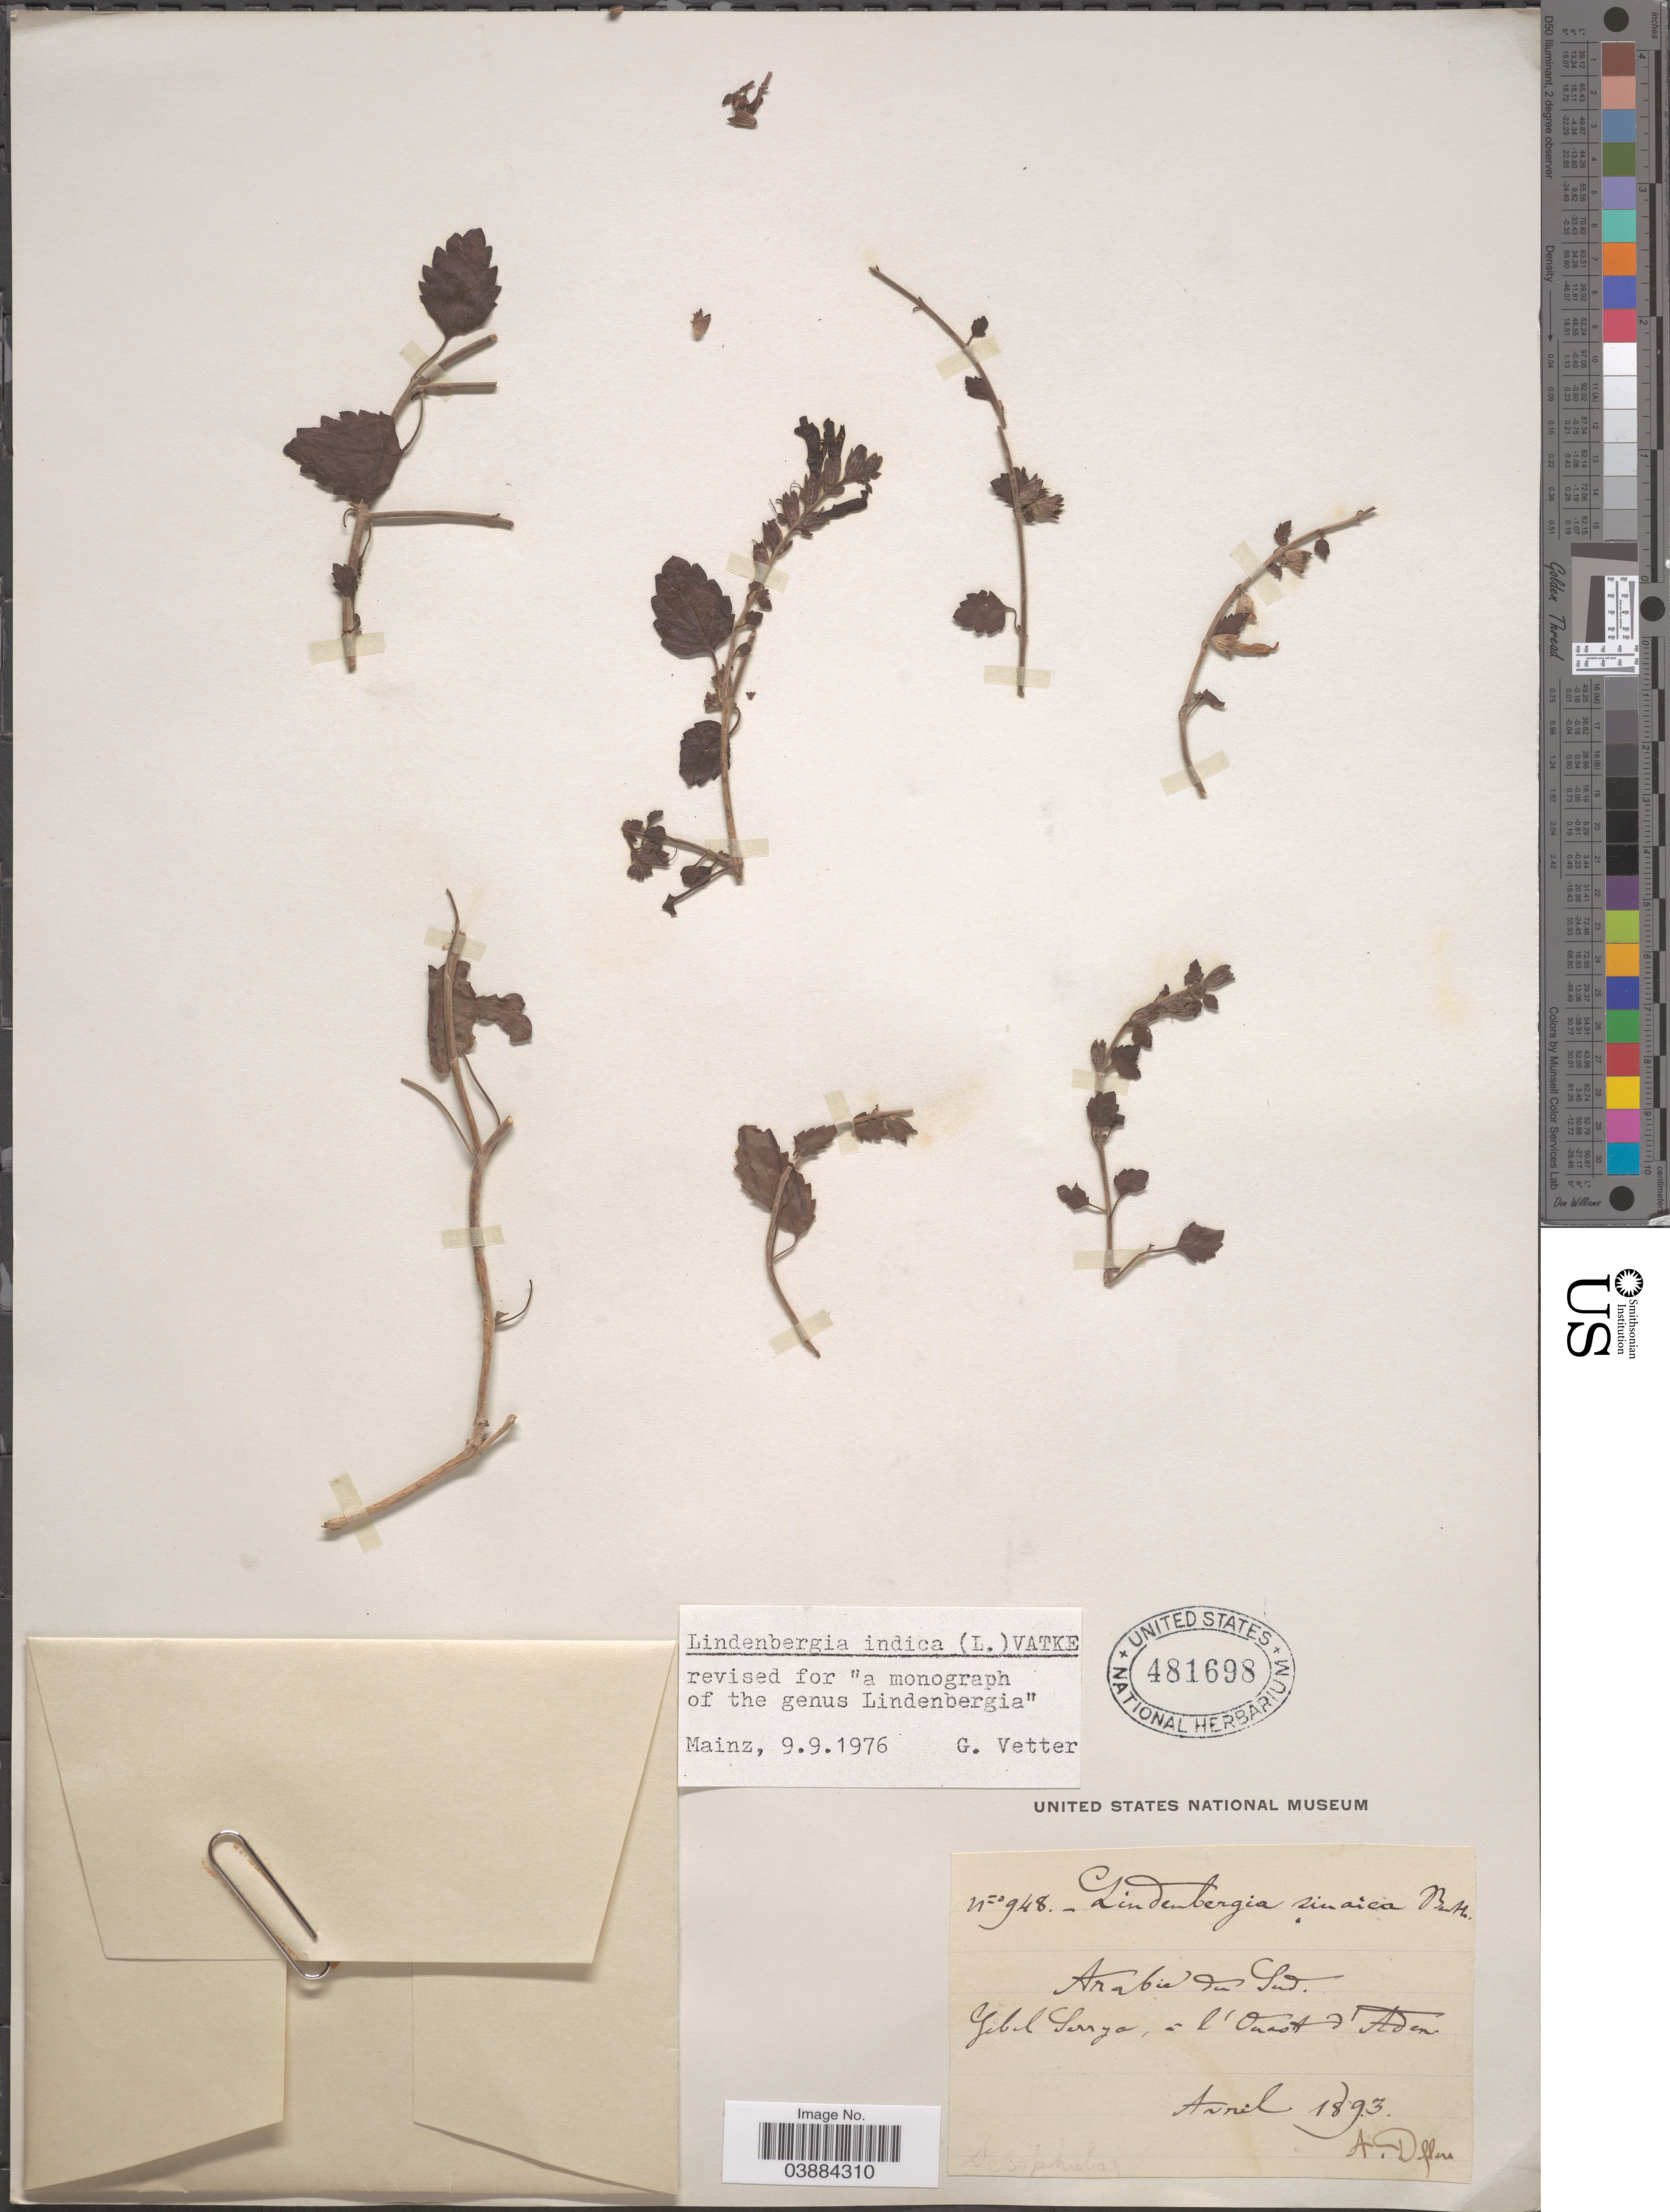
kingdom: Plantae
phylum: Tracheophyta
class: Magnoliopsida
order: Lamiales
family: Orobanchaceae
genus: Lindenbergia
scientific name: Lindenbergia indica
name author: (L.) Vatke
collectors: A. Deflers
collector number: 948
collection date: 1893-04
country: Yemen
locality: Arabie du Sud. Jebel Serrya, á l'Ouest d'Aden.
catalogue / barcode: US 481698